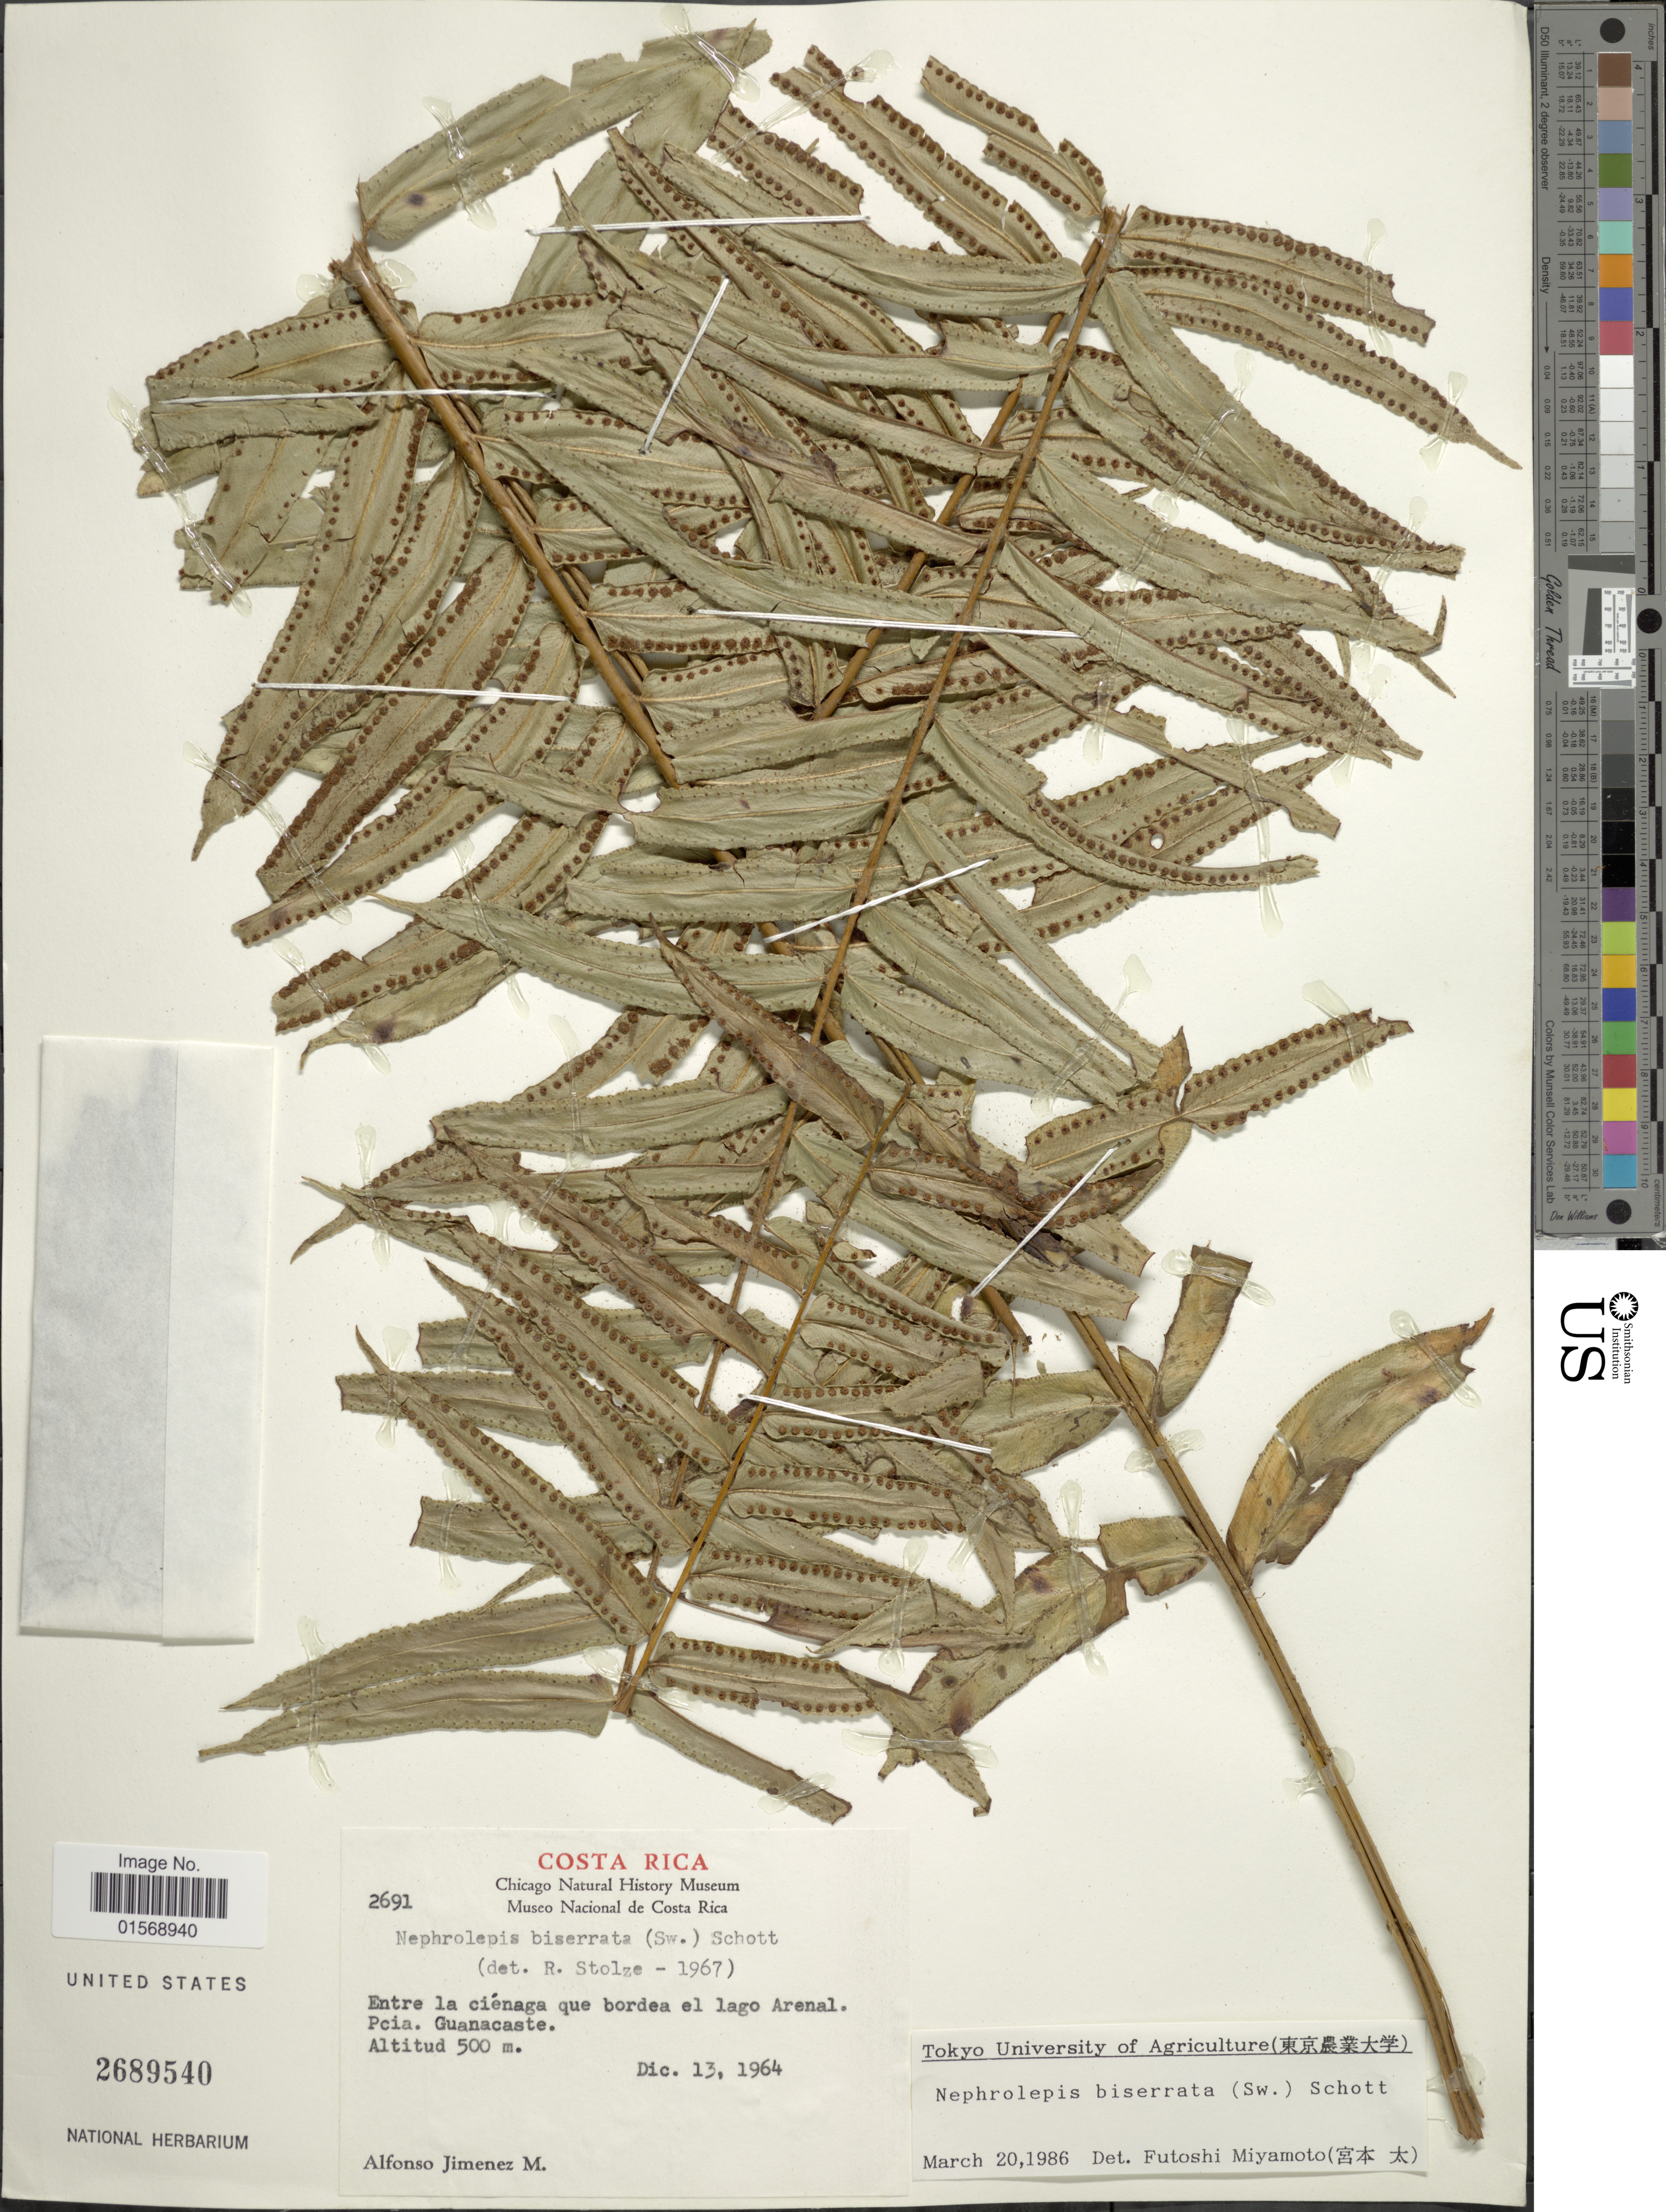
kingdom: Plantae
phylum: Tracheophyta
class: Polypodiopsida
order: Polypodiales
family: Nephrolepidaceae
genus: Nephrolepis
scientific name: Nephrolepis biserrata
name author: (Sw.) Schott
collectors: A. Jimenez M.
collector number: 2691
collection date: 1964-12-13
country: Costa Rica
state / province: Guanacaste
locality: Costa Rica. Entre la cienaga que bordea el lago Arenal Pcia. Guanacaste.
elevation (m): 500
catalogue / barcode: US 2689540